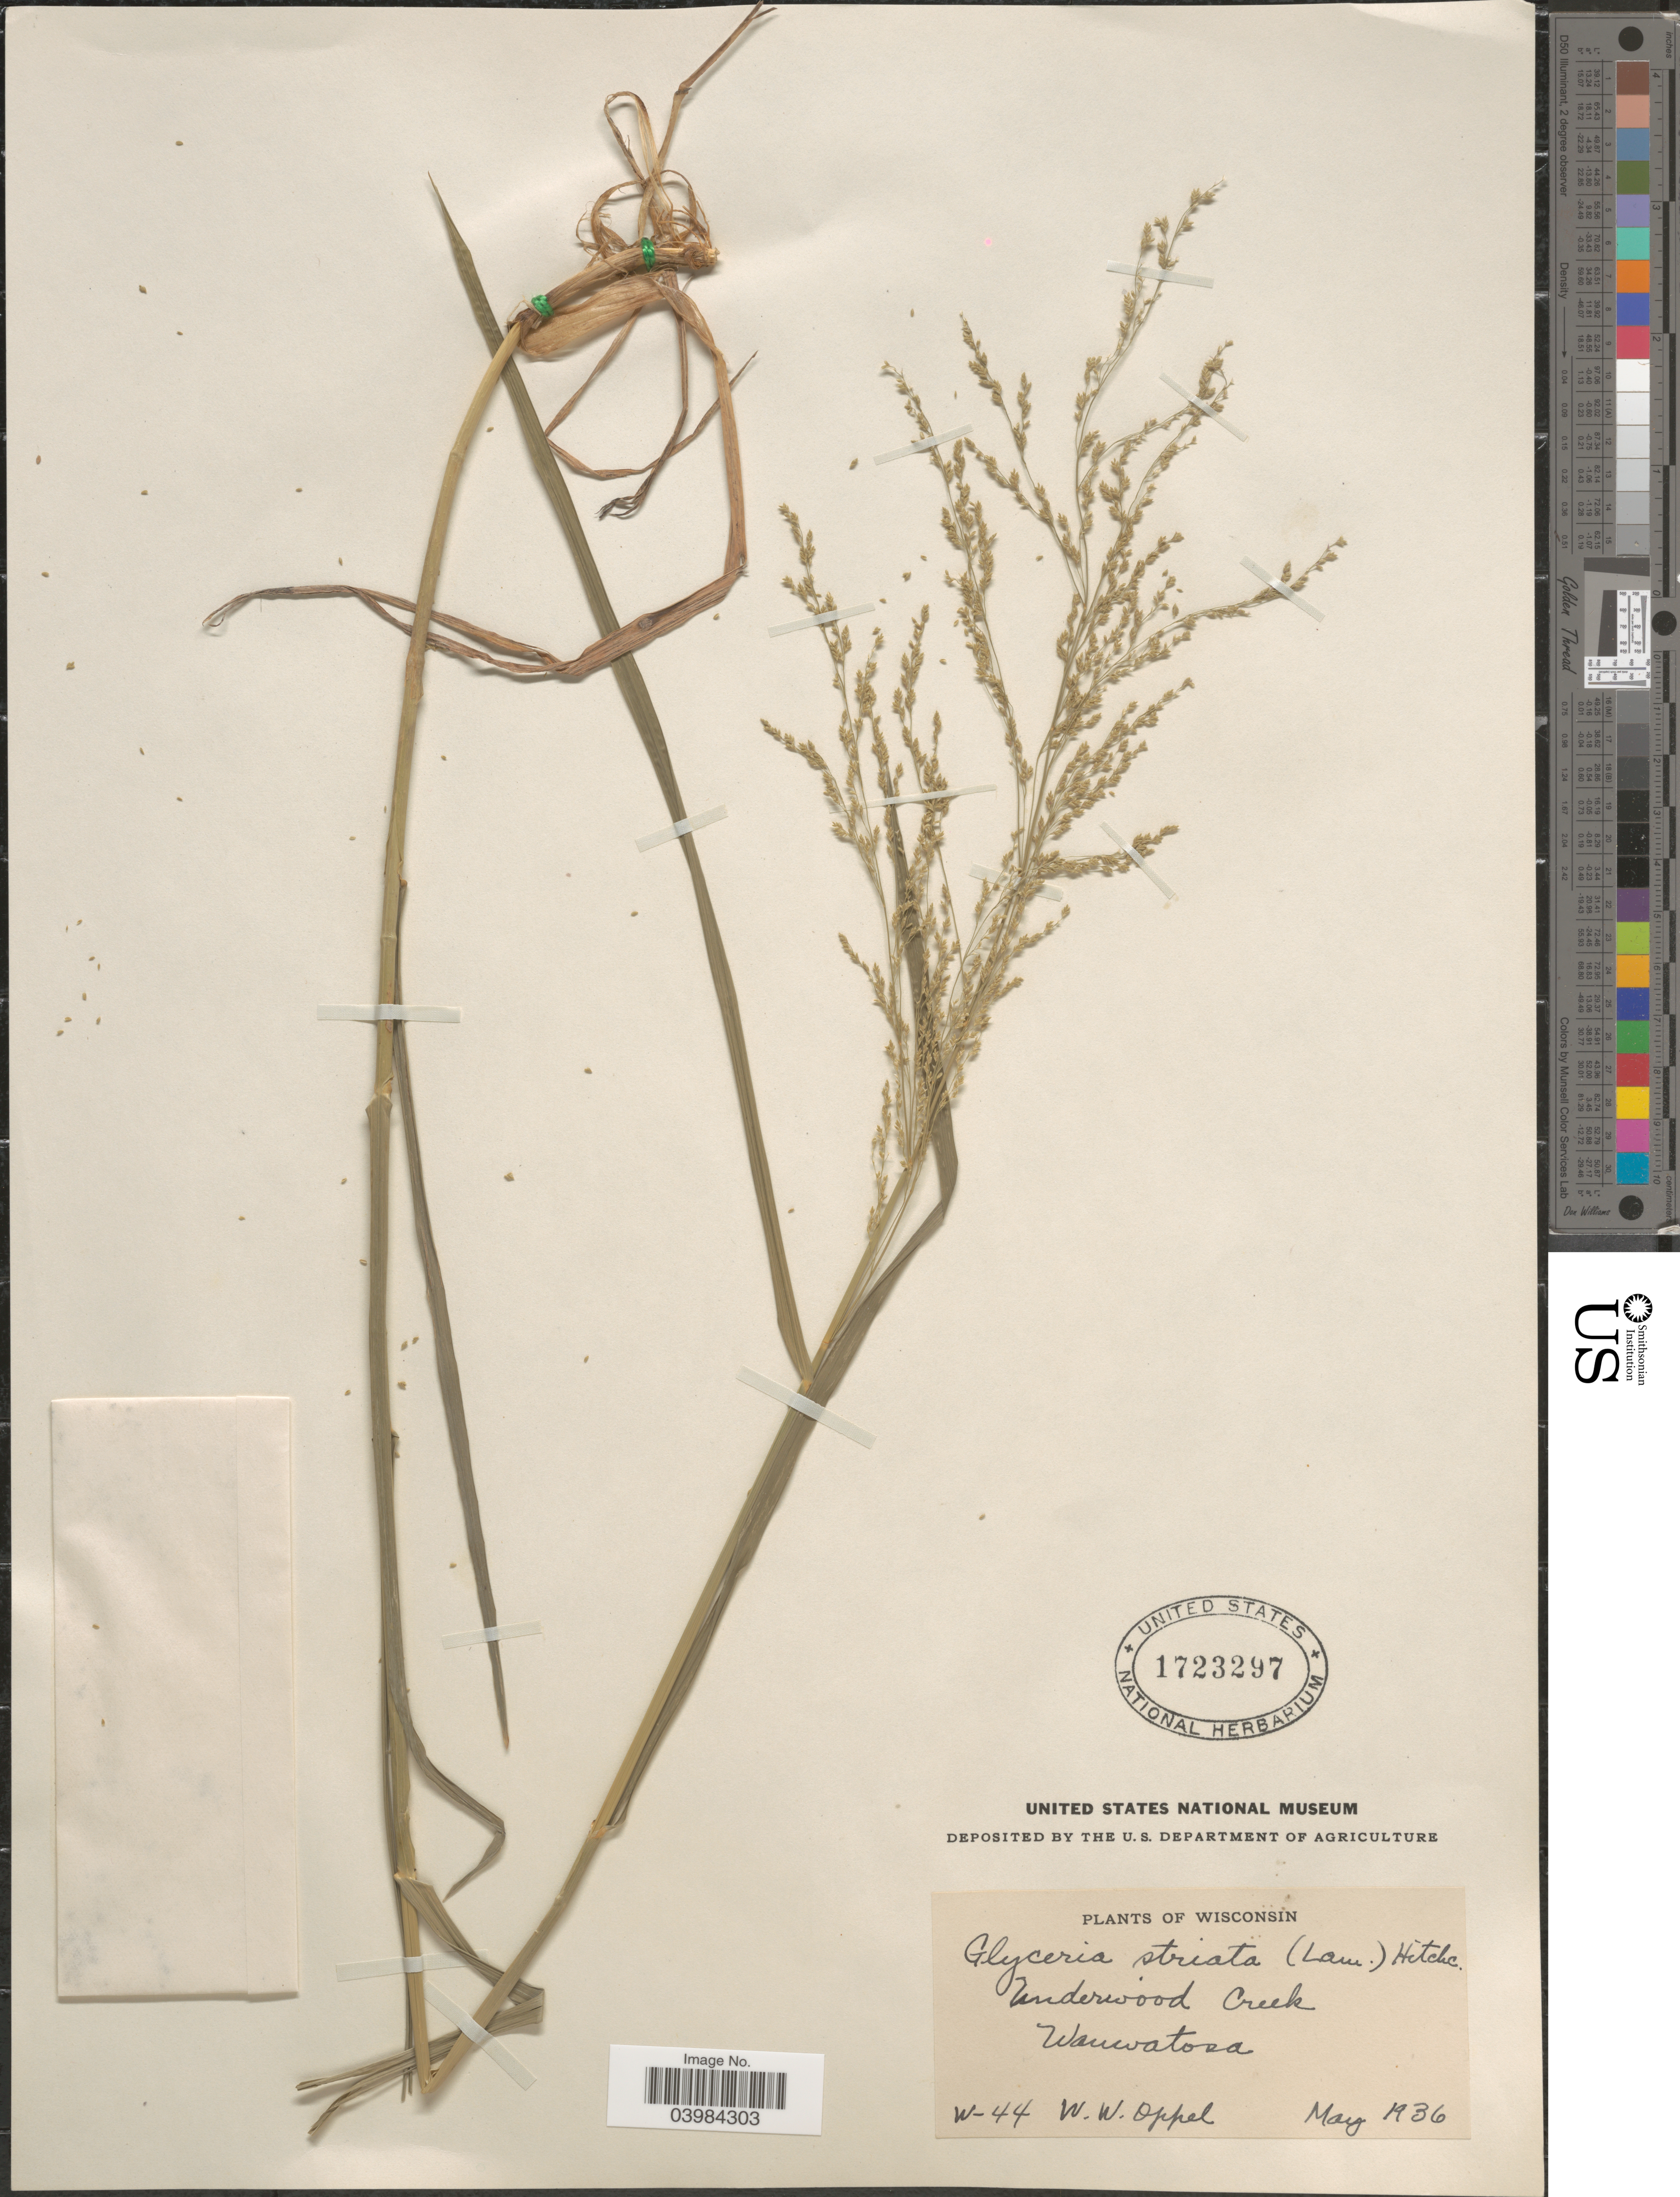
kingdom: Plantae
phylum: Tracheophyta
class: Liliopsida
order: Poales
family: Poaceae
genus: Glyceria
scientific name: Glyceria striata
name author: (Lam.) Hitchc.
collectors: W. Oppel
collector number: W-44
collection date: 1936-05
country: United States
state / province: Wisconsin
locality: Underwood Creek. Wauwatosa.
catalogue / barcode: US 1723297